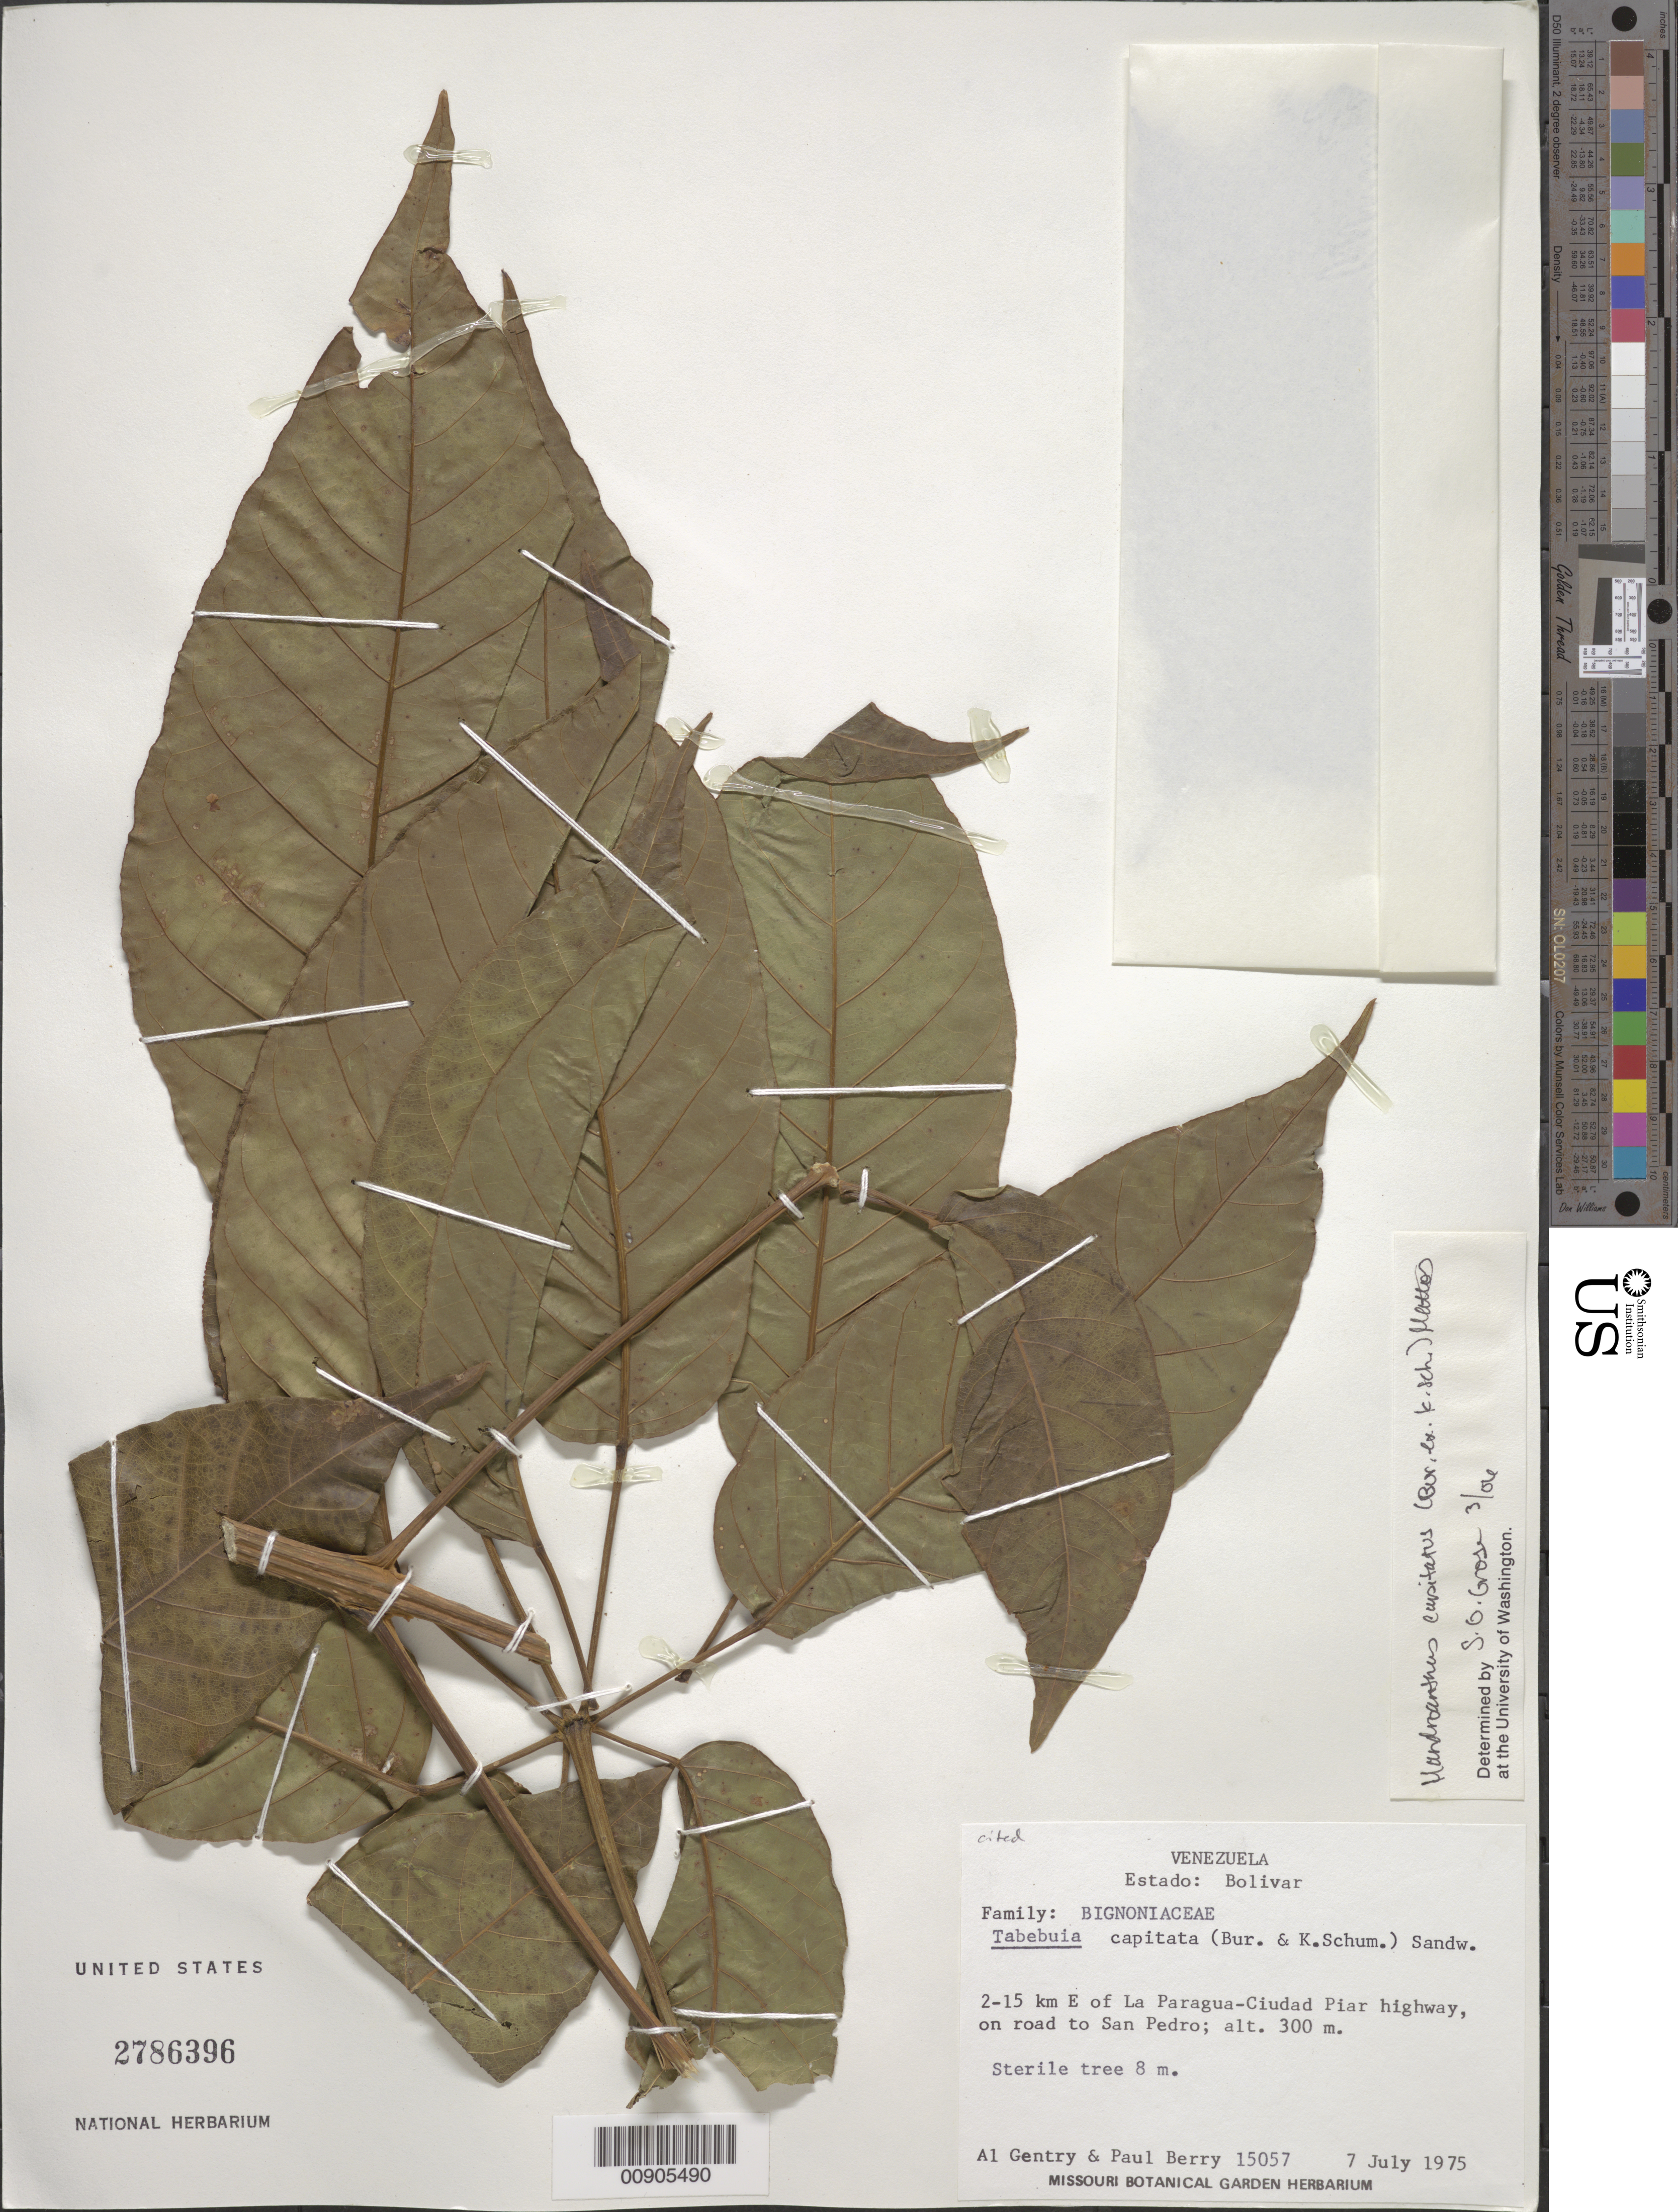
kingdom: Plantae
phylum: Tracheophyta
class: Magnoliopsida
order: Lamiales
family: Bignoniaceae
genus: Handroanthus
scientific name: Handroanthus capitatus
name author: (Bureau ex K. Schum.) Mattos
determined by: Grose, S. O.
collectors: A. H. Gentry & P. Berry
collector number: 15057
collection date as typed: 7-Jul-75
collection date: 1975-07-07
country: Venezuela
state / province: Bolívar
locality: La Paragua-Ciudad Piar Road, 2-15 km E of, on road to San Pedro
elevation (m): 300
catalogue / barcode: US 2786396